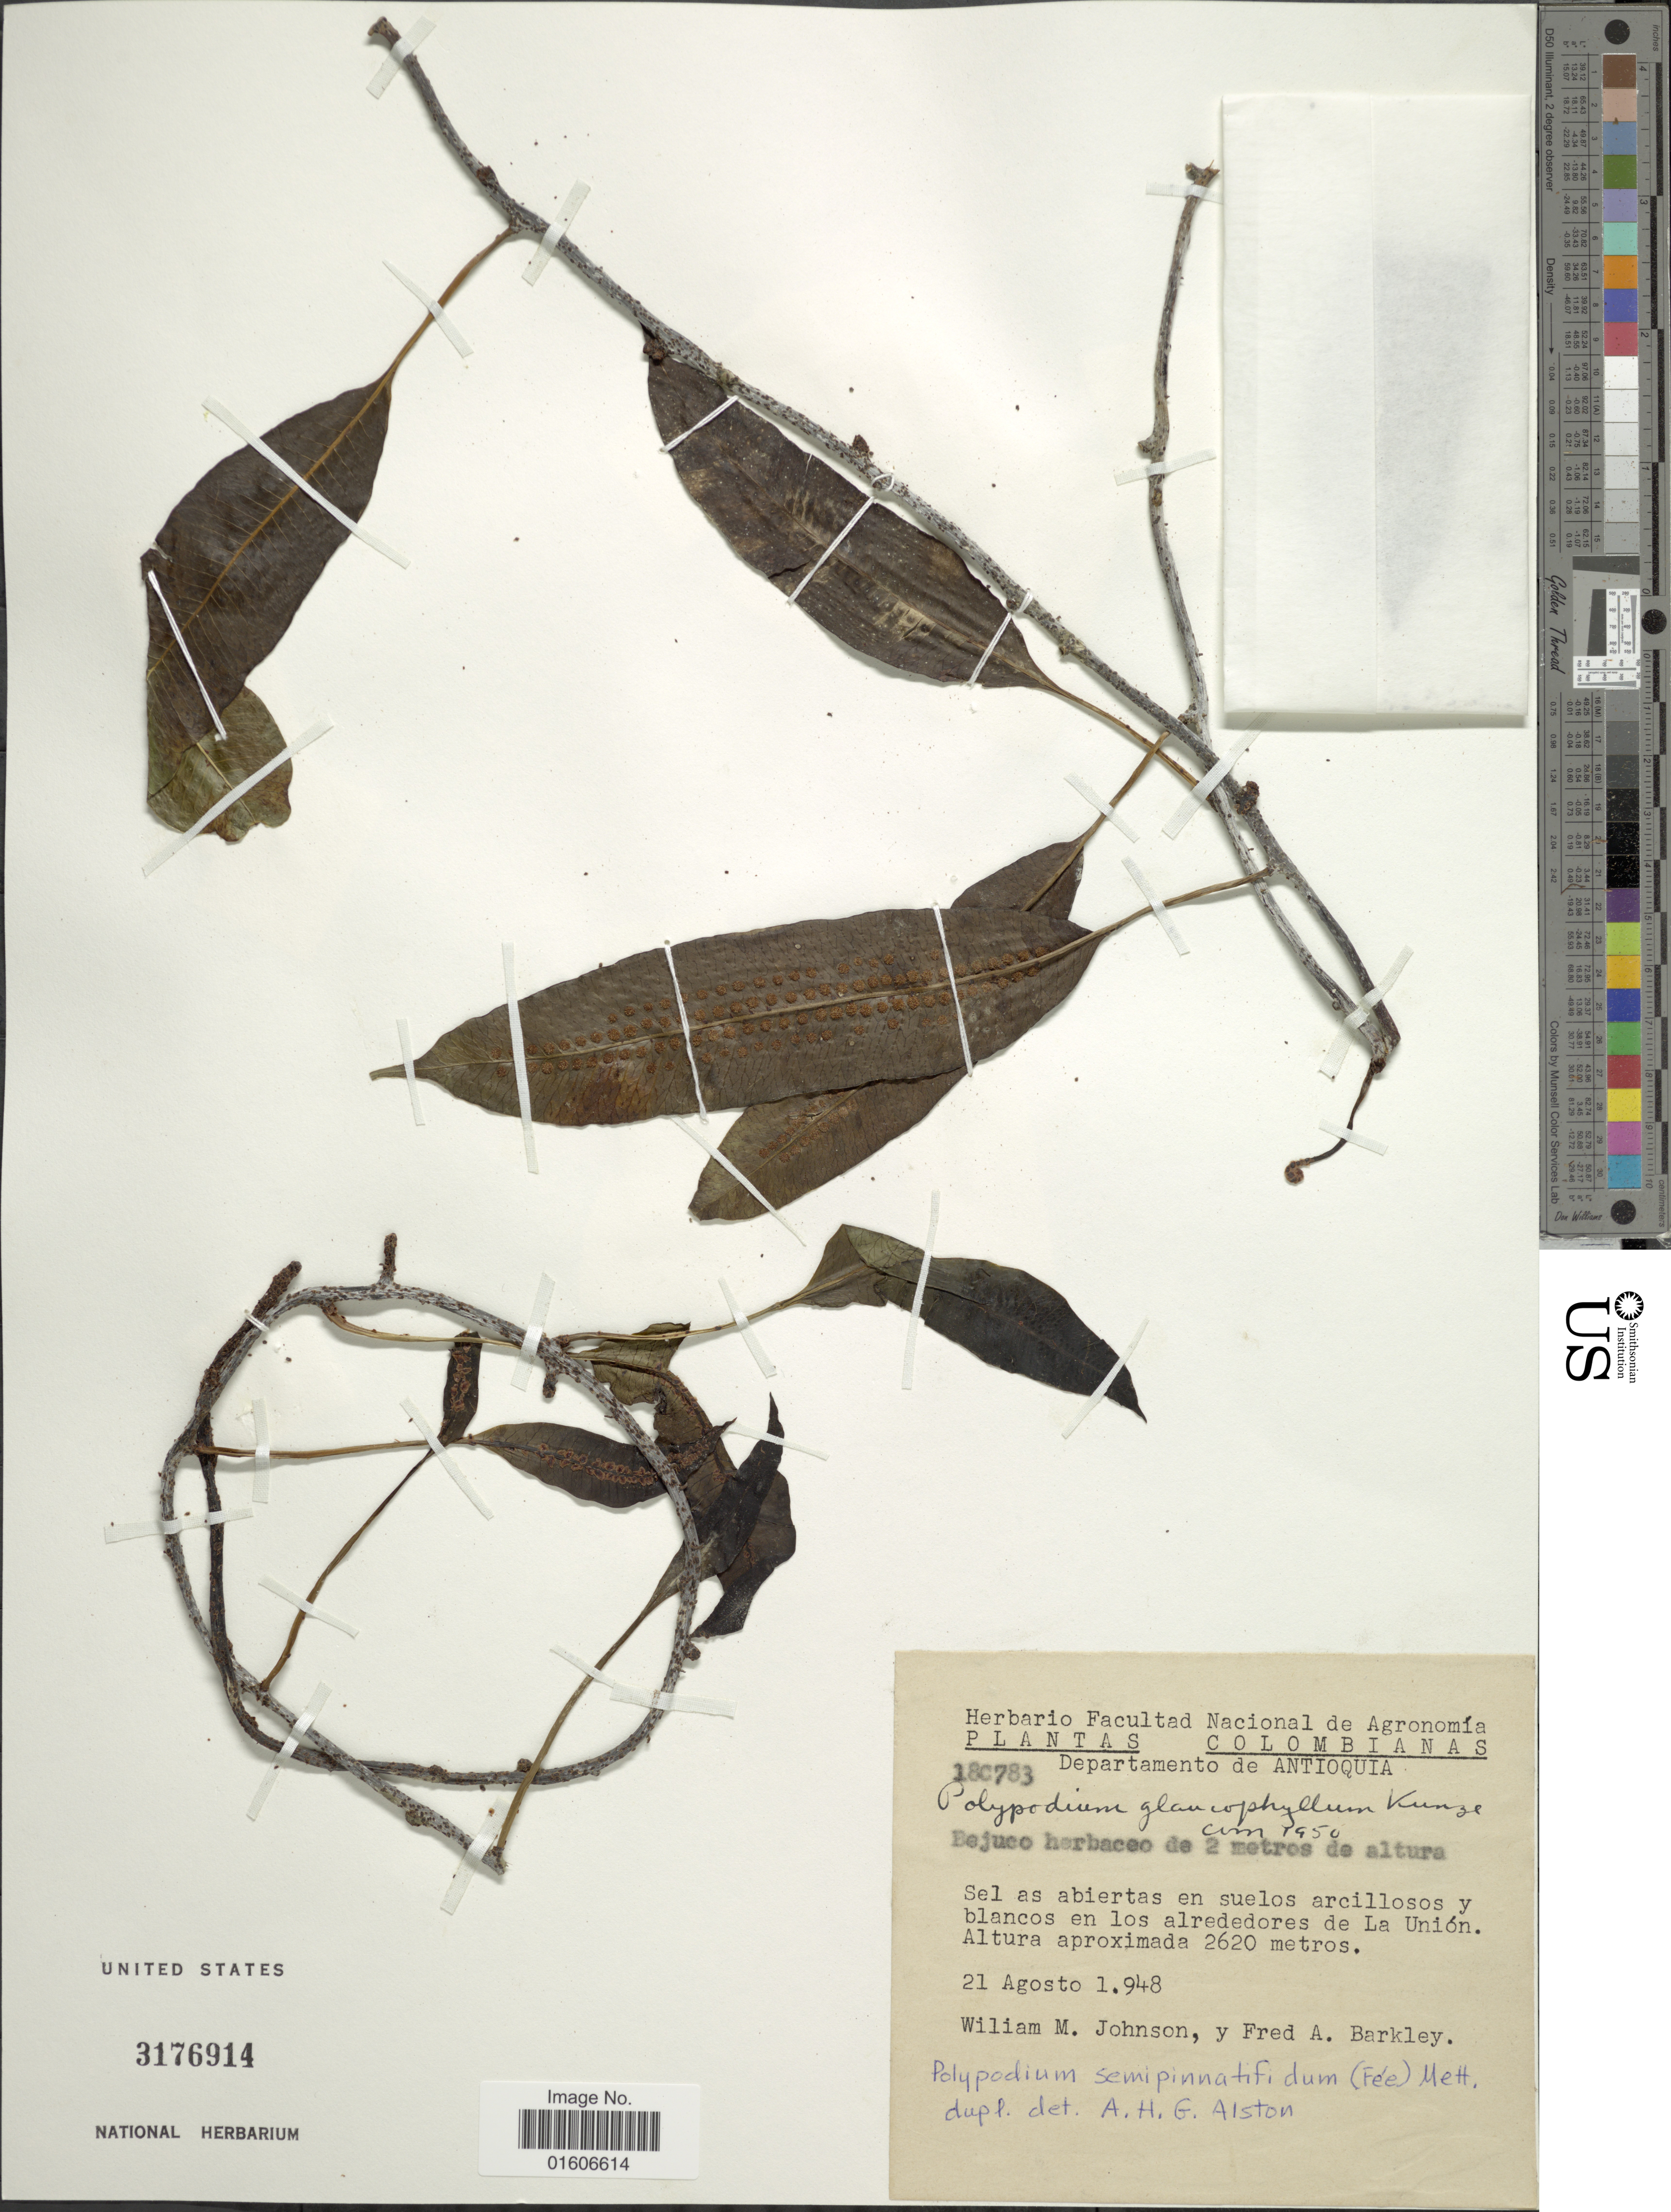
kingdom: Plantae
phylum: Tracheophyta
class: Polypodiopsida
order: Polypodiales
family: Polypodiaceae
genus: Serpocaulon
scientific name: Serpocaulon levigatum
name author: (Cav.) A.R. Sm.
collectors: W. M. Johnson & F. A. Barkley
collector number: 180783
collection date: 1948-08-21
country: Colombia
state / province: Antioquia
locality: Departamento de Antioquia. Sel as abiertas en suelos arcillosos y blancos en los alrededres de La Unión.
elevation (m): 2620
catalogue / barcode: US 3176914